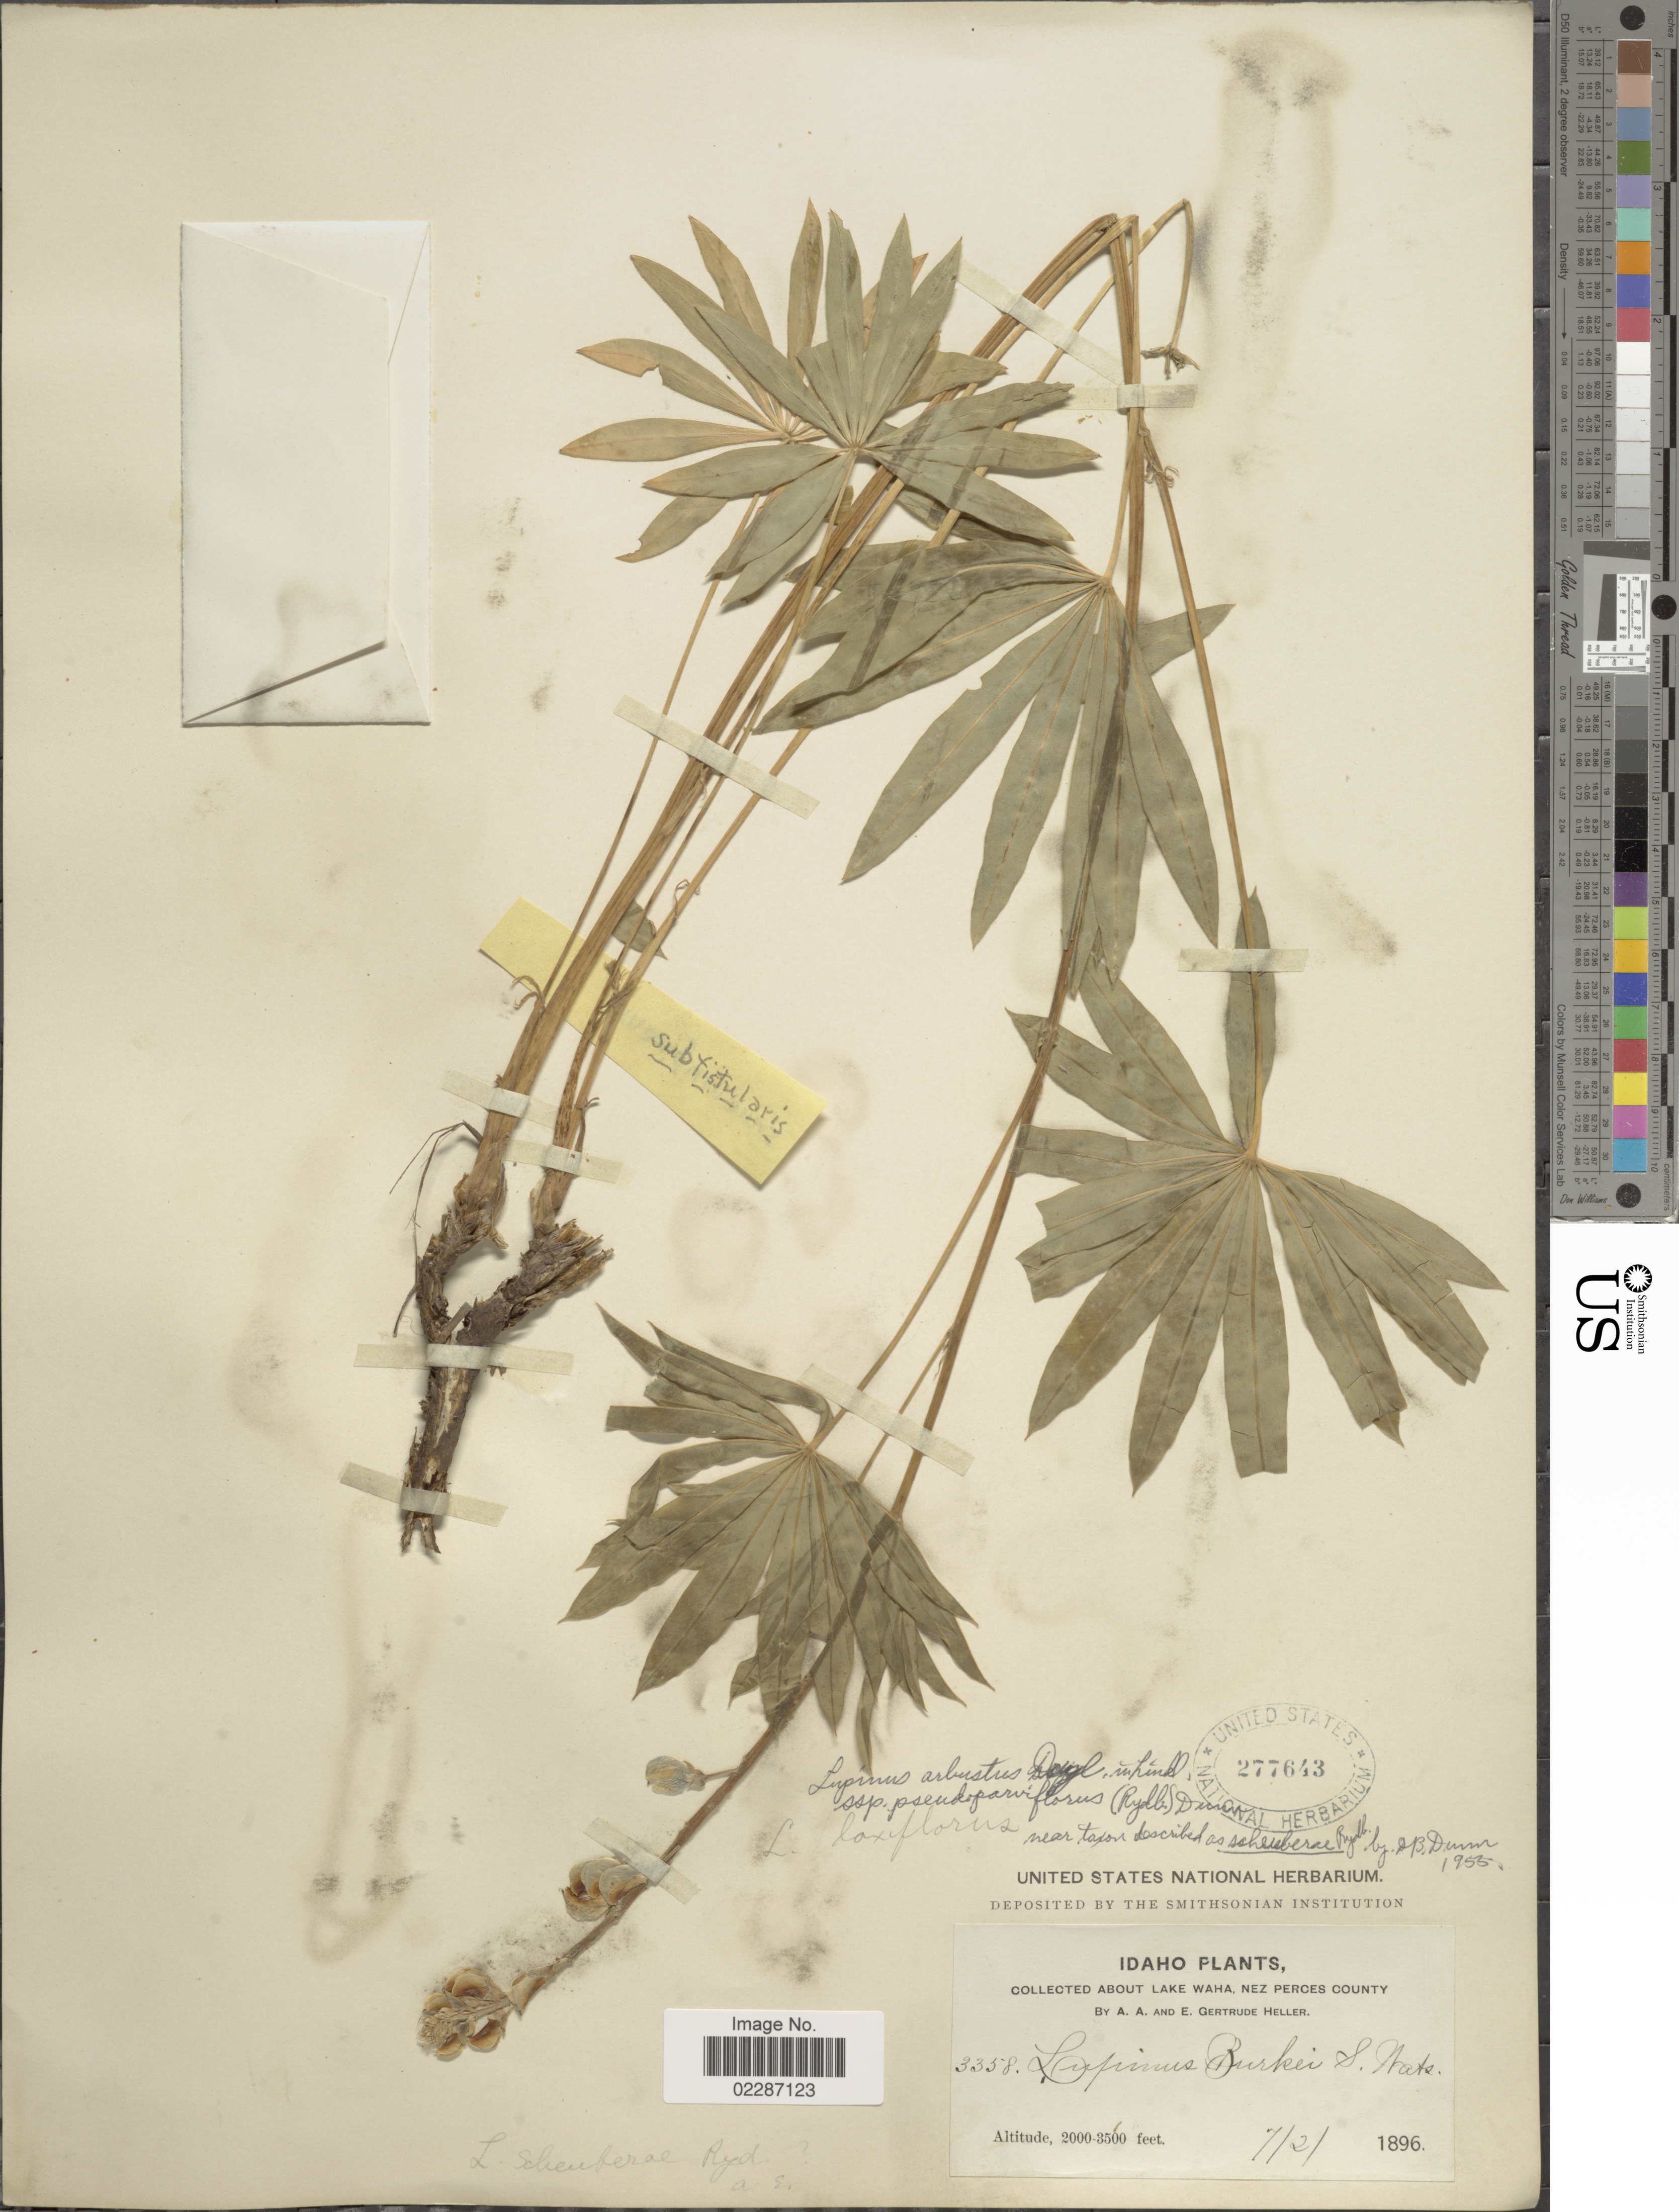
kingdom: Plantae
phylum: Tracheophyta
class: Magnoliopsida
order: Fabales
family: Fabaceae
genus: Lupinus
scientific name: Lupinus pseudoparviflorus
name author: Rydb.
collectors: A. A. Heller & E. G. Heller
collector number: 3358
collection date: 1896-07-02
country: United States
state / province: Idaho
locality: Lake Waha, Nez Perces County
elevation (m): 610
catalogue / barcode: US 277643